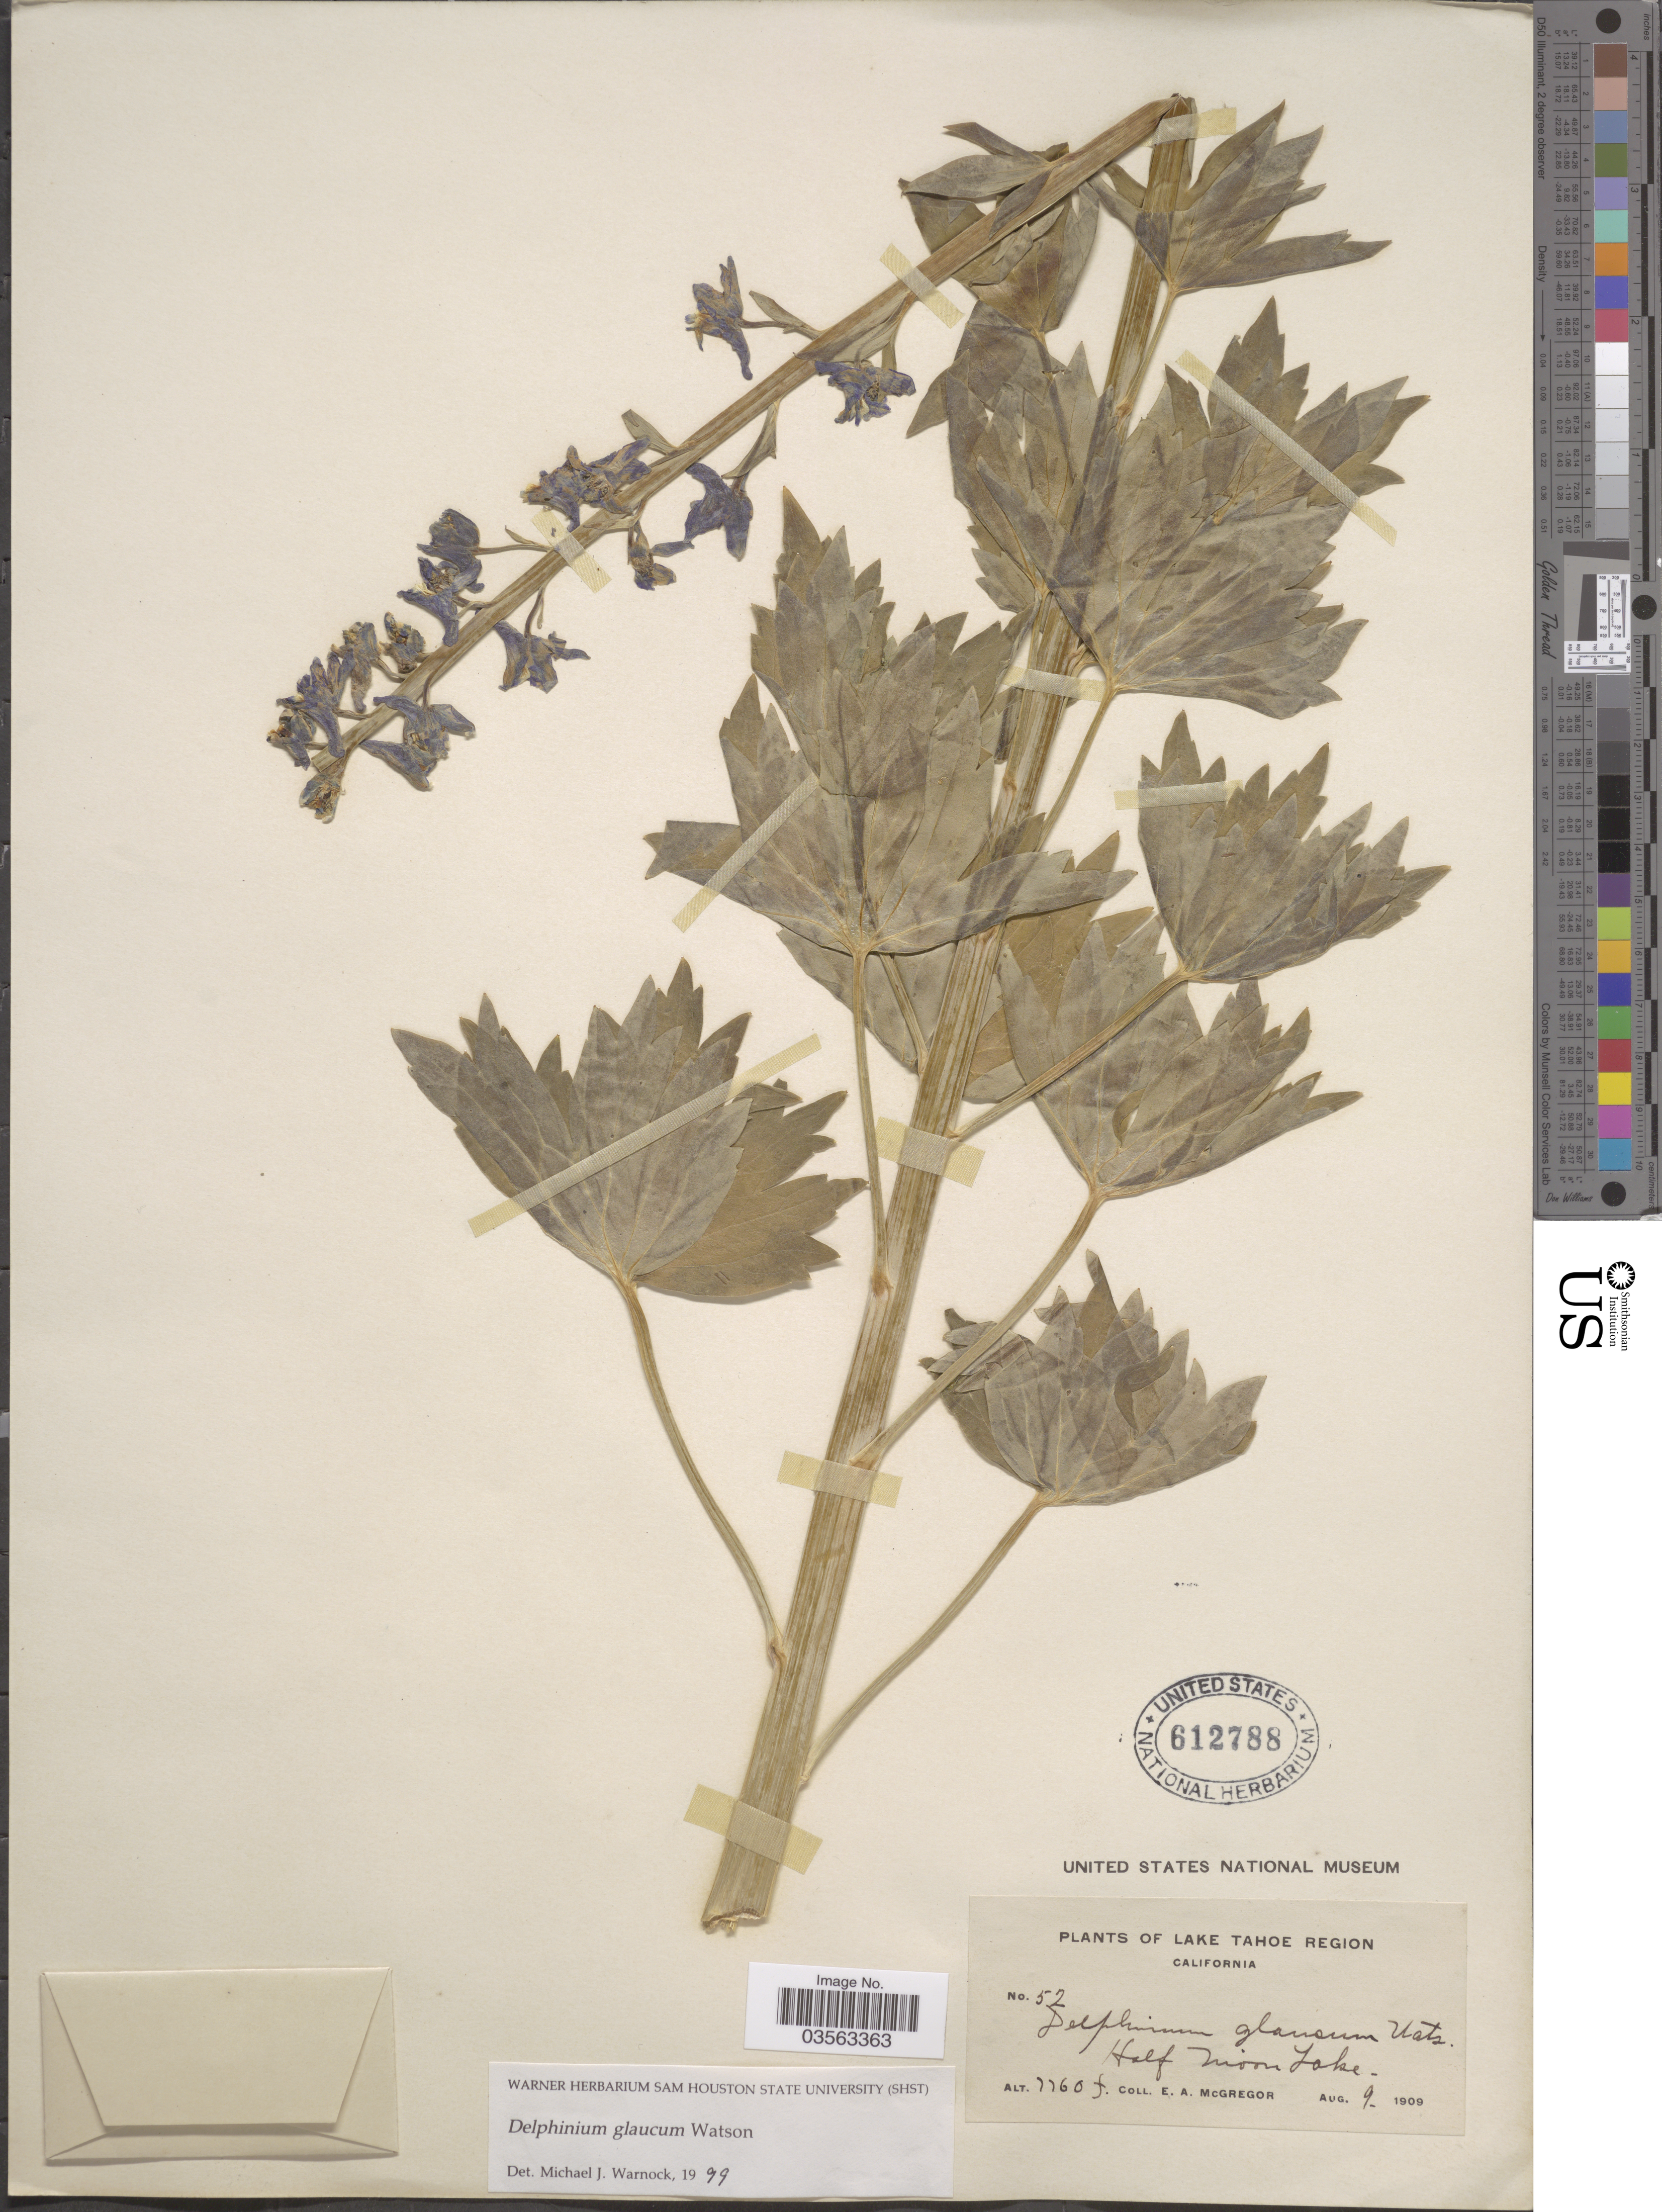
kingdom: Plantae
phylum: Tracheophyta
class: Magnoliopsida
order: Ranunculales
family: Ranunculaceae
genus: Delphinium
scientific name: Delphinium glaucum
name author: S. Watson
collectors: E. A. McGregor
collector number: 52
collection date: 1909-08-09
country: United States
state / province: California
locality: Lake Tahoe Region. Half Moon Lake.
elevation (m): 354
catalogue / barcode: US 612788